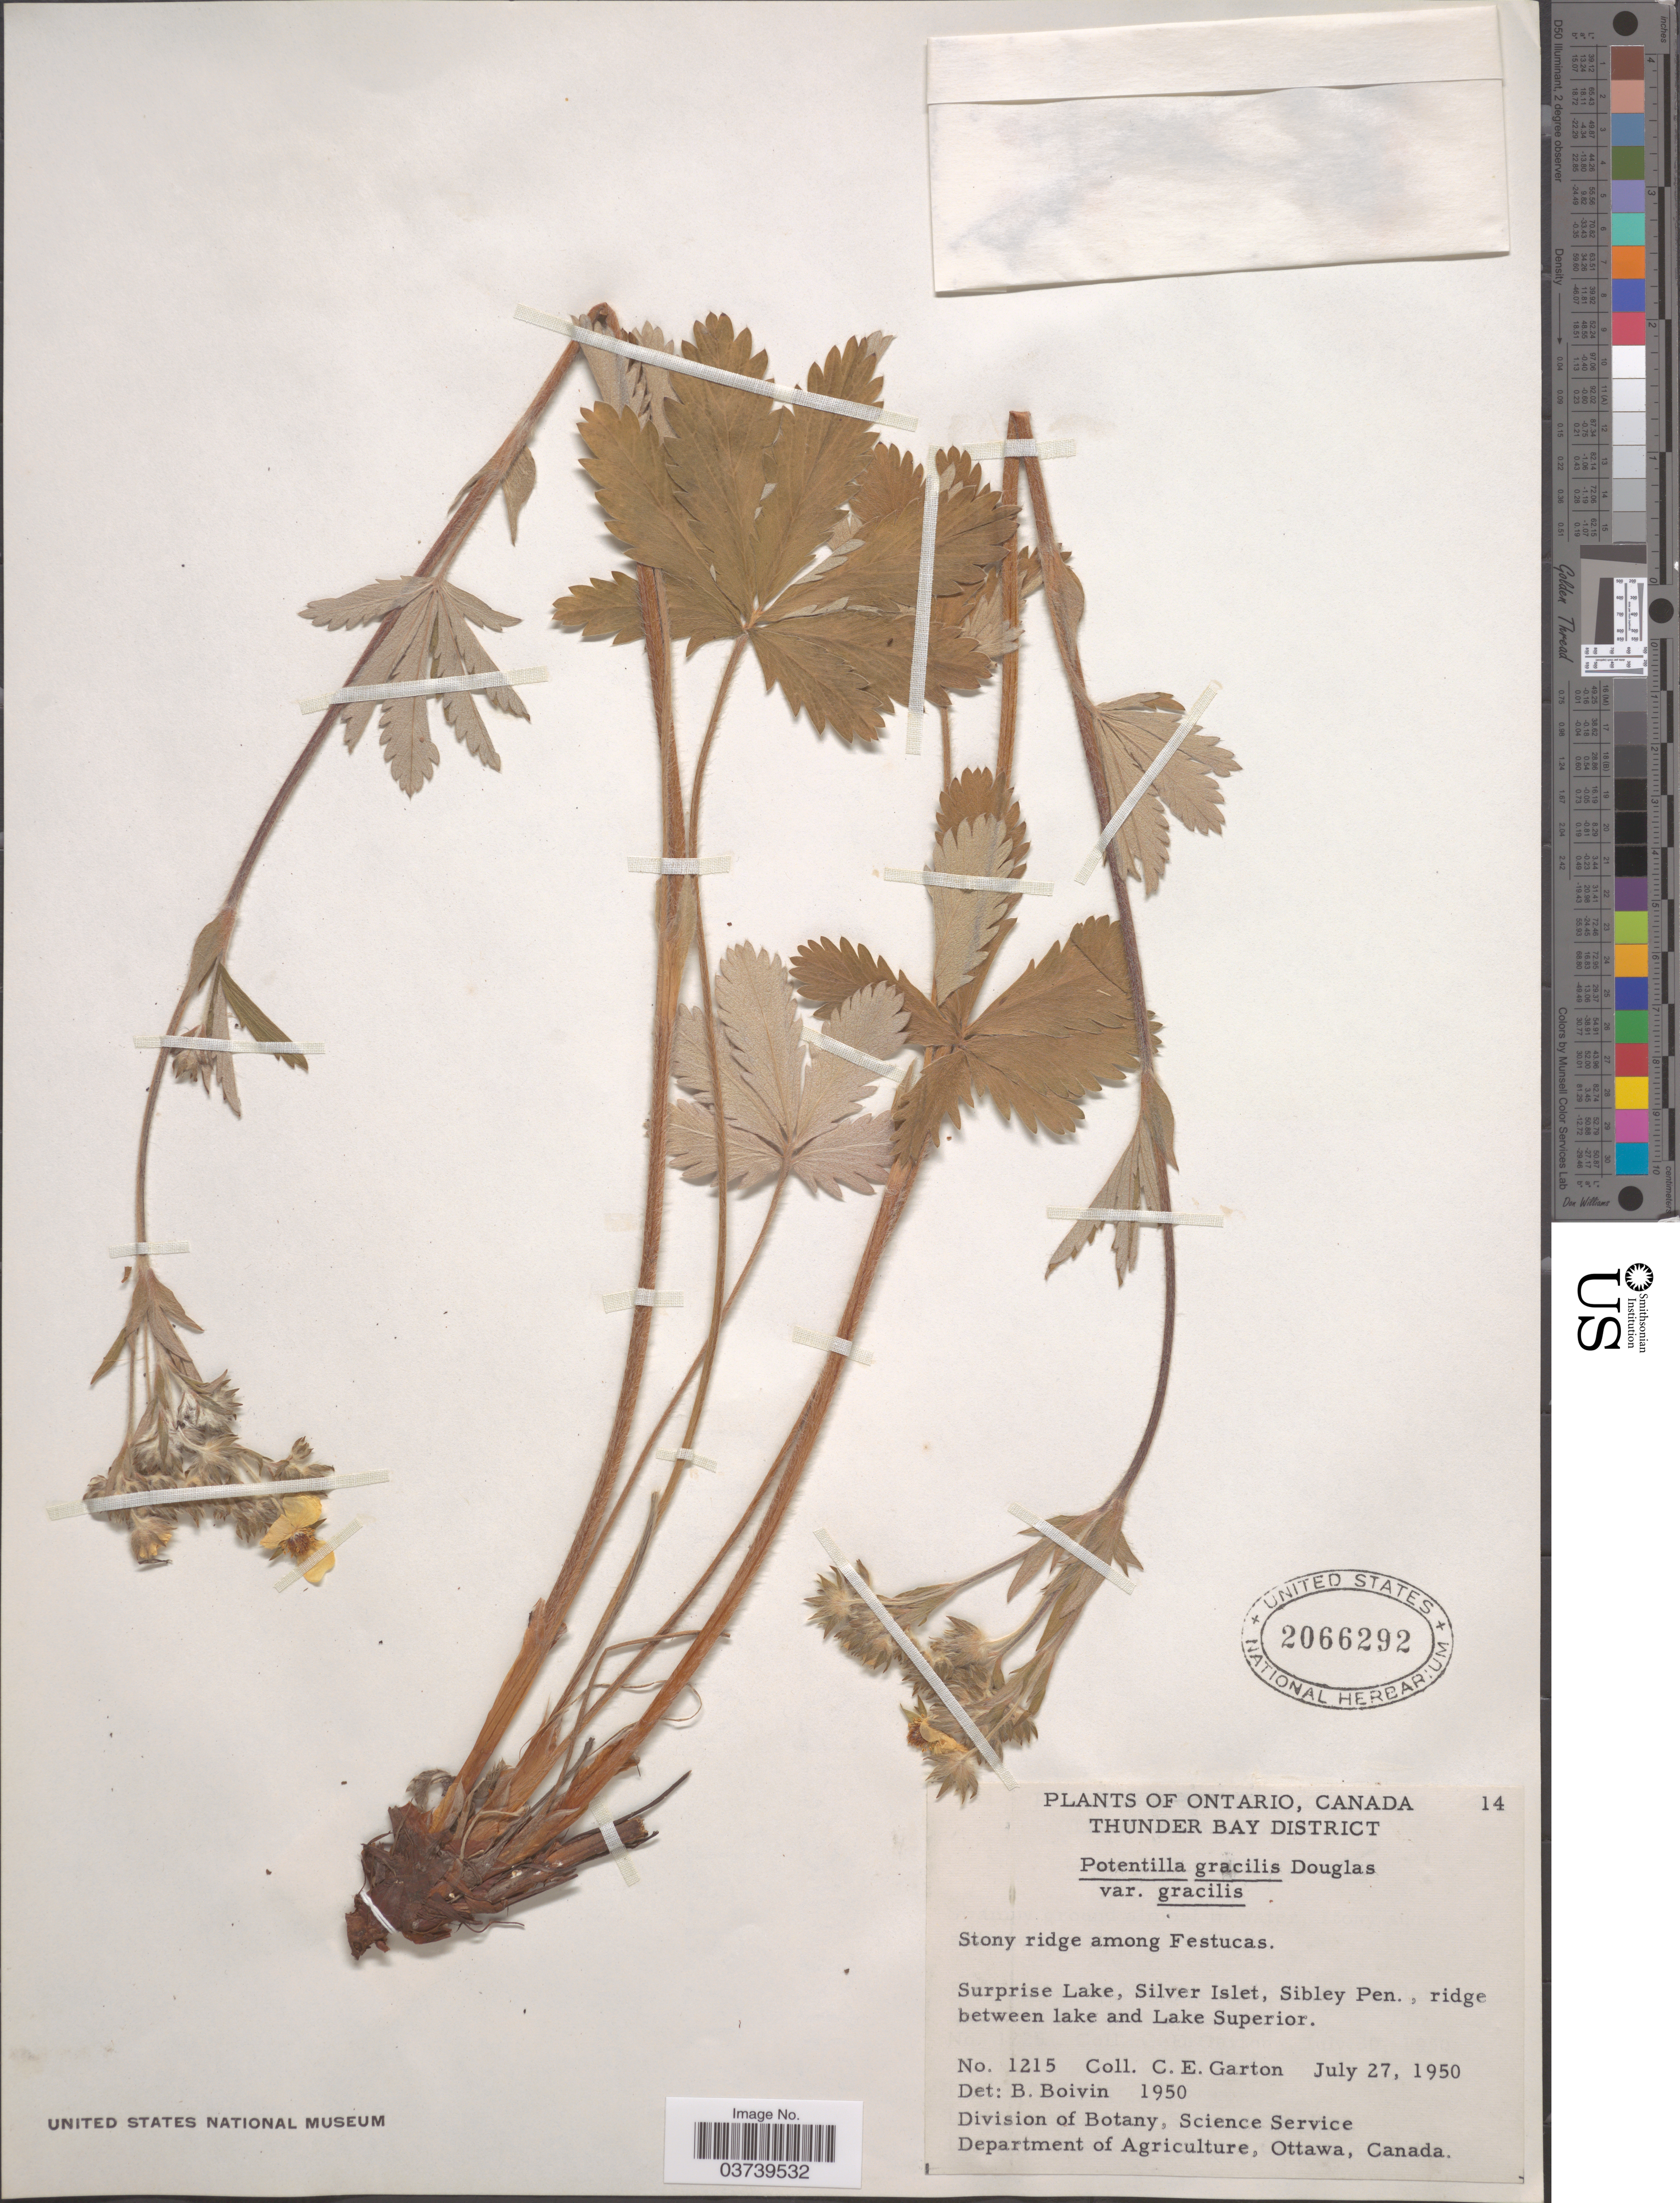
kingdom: Plantae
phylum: Tracheophyta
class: Magnoliopsida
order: Rosales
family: Rosaceae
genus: Potentilla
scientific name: Potentilla gracilis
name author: Douglas ex Hook.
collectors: C. E. Garton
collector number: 1215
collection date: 1950-07-27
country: Canada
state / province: Ontario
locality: Thunder Bay District. Surprise Lake, Silver Islet, Sibley Pen., ridge between lake and Lake Superior.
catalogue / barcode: US 2066292